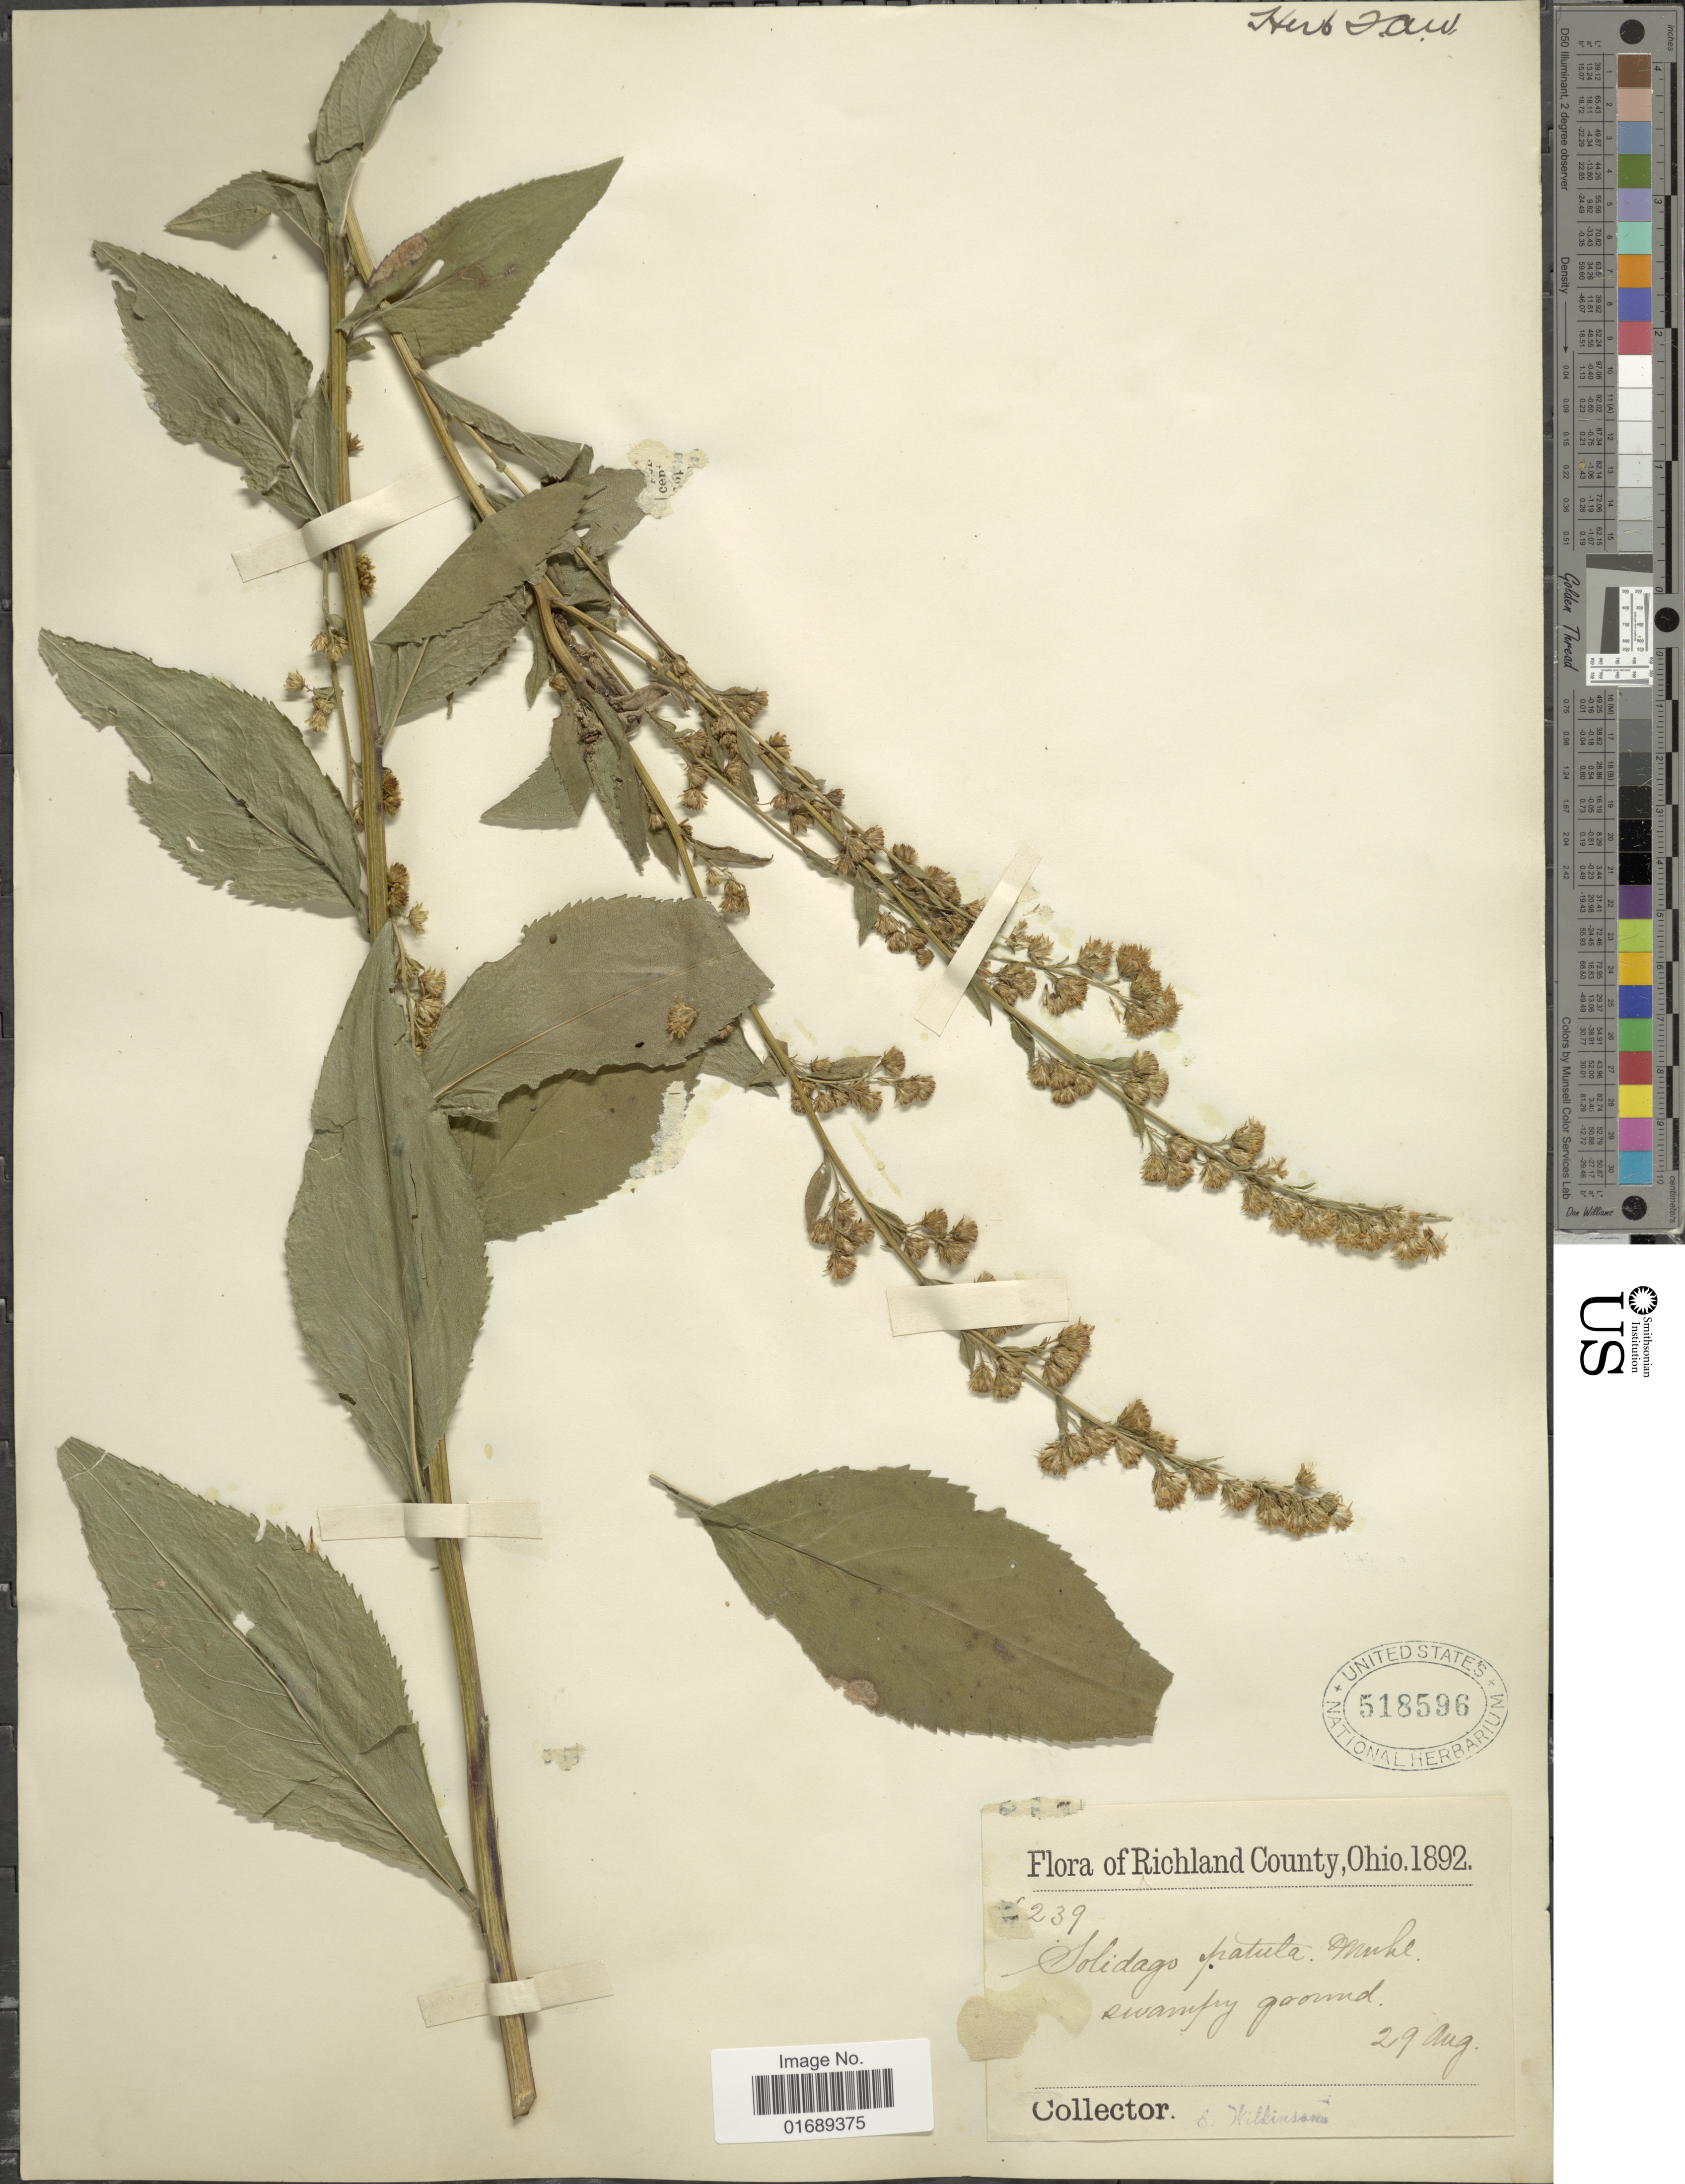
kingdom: Plantae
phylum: Tracheophyta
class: Magnoliopsida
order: Asterales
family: Asteraceae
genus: Solidago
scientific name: Solidago patula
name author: Muhl. ex Willd.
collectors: E. Wilkinson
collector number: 4239*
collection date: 1892-08-29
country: United States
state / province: Ohio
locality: Richland County, swampy ground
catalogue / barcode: US 518596